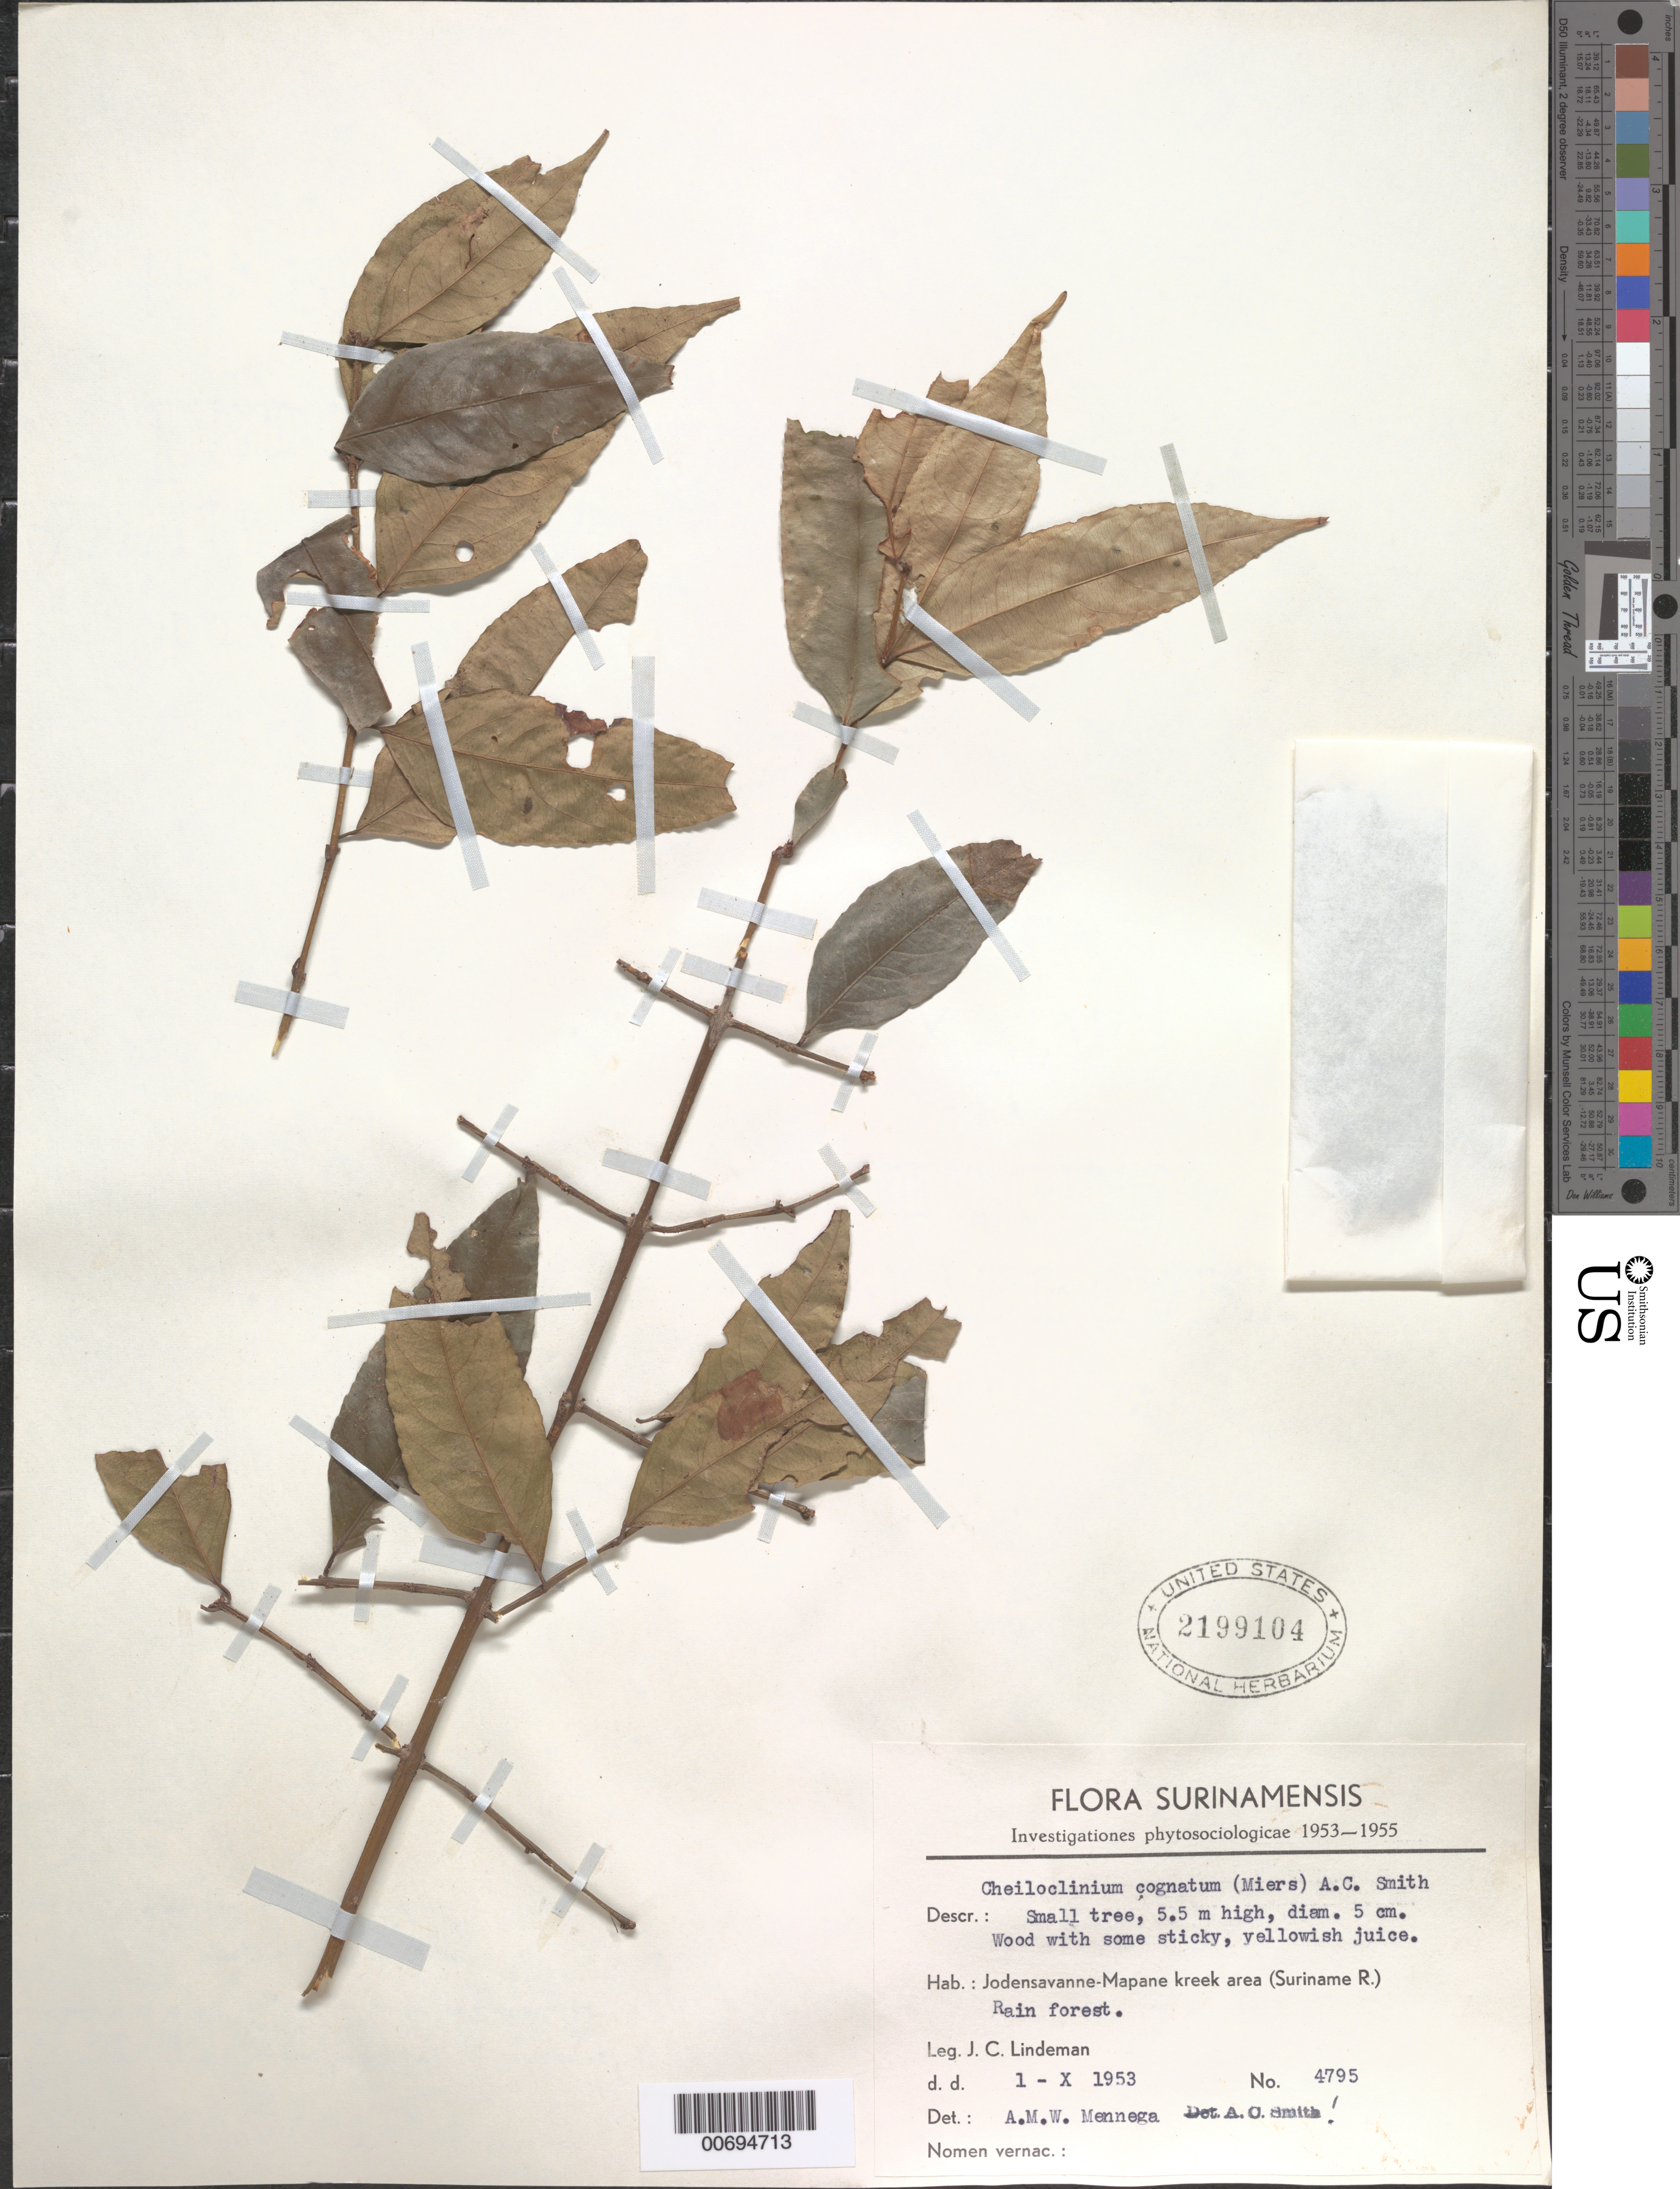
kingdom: Plantae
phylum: Tracheophyta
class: Magnoliopsida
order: Celastrales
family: Celastraceae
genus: Cheiloclinium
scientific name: Cheiloclinium cognatum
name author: (Miers) A.C. Sm.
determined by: Smith, A. C.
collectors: J. C. Lindeman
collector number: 4795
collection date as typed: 1-Oct-53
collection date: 1953-10-01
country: Suriname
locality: Jodensavanne-Mapane kreek area (Suriname River)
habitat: Rainforest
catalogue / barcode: US 2199104